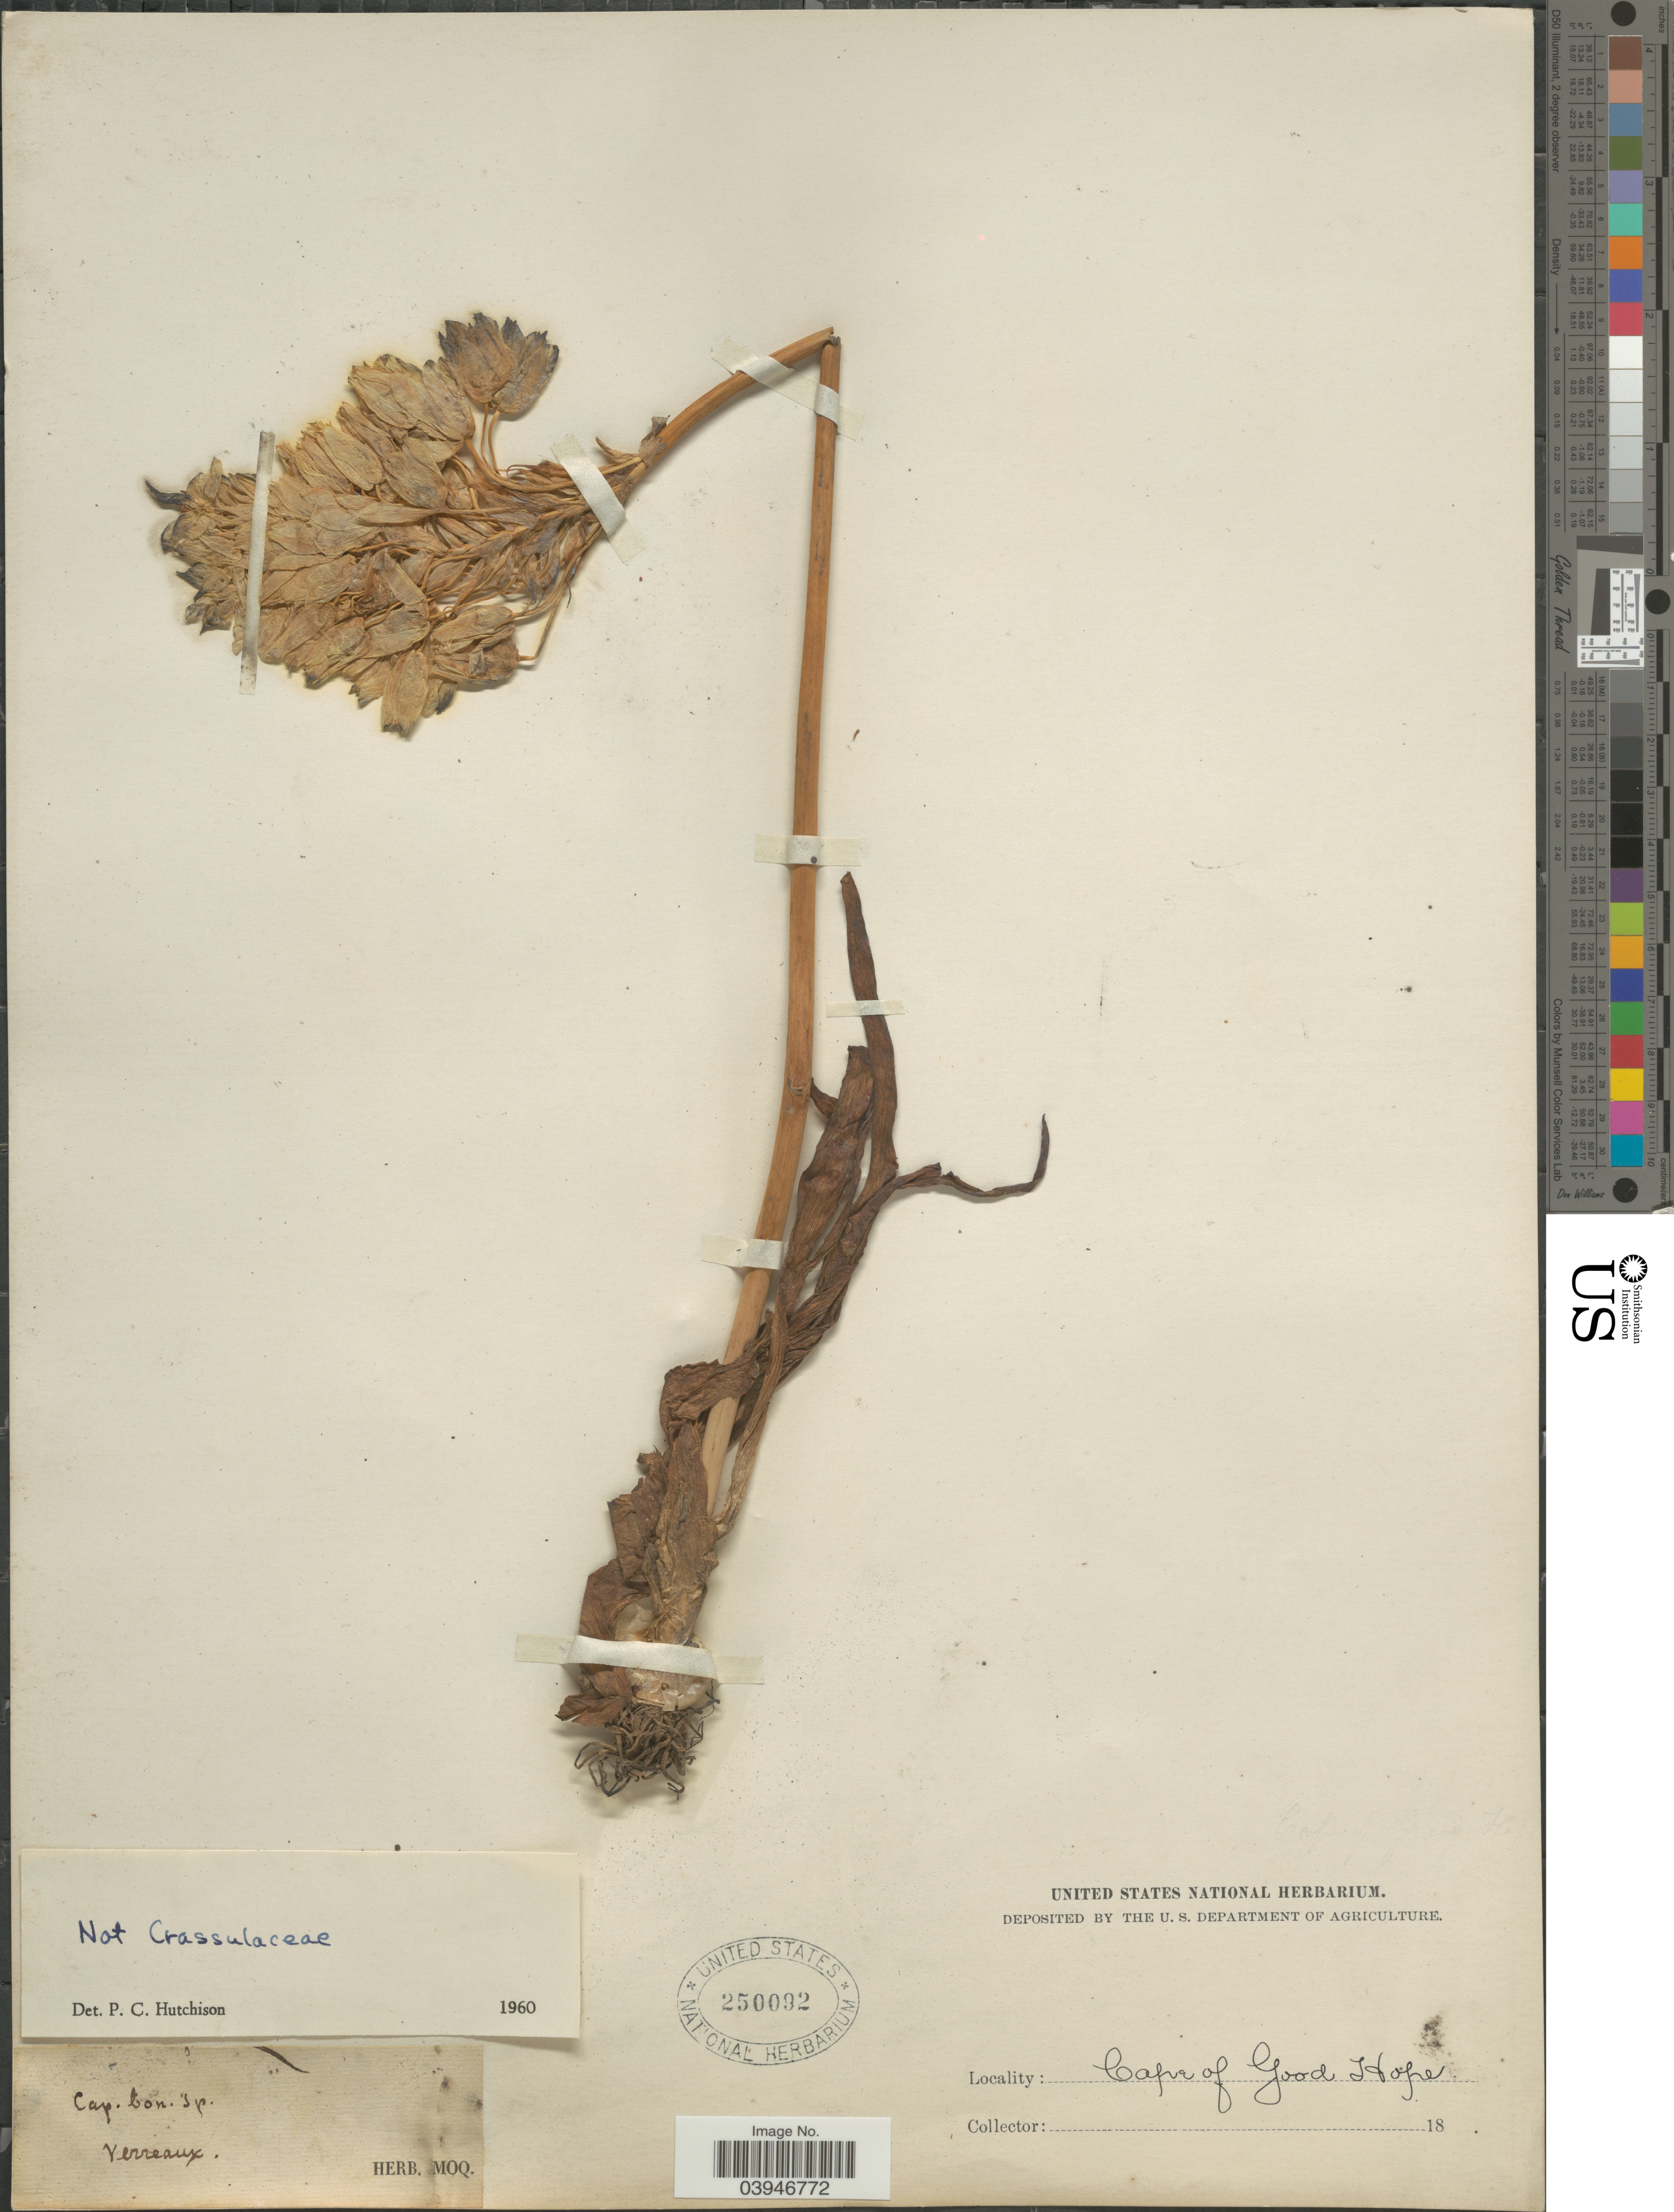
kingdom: Plantae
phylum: Tracheophyta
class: Liliopsida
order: Liliales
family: Liliaceae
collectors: Verreaux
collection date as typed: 18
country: South Africa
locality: Cape of Good Hope.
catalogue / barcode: US 250092